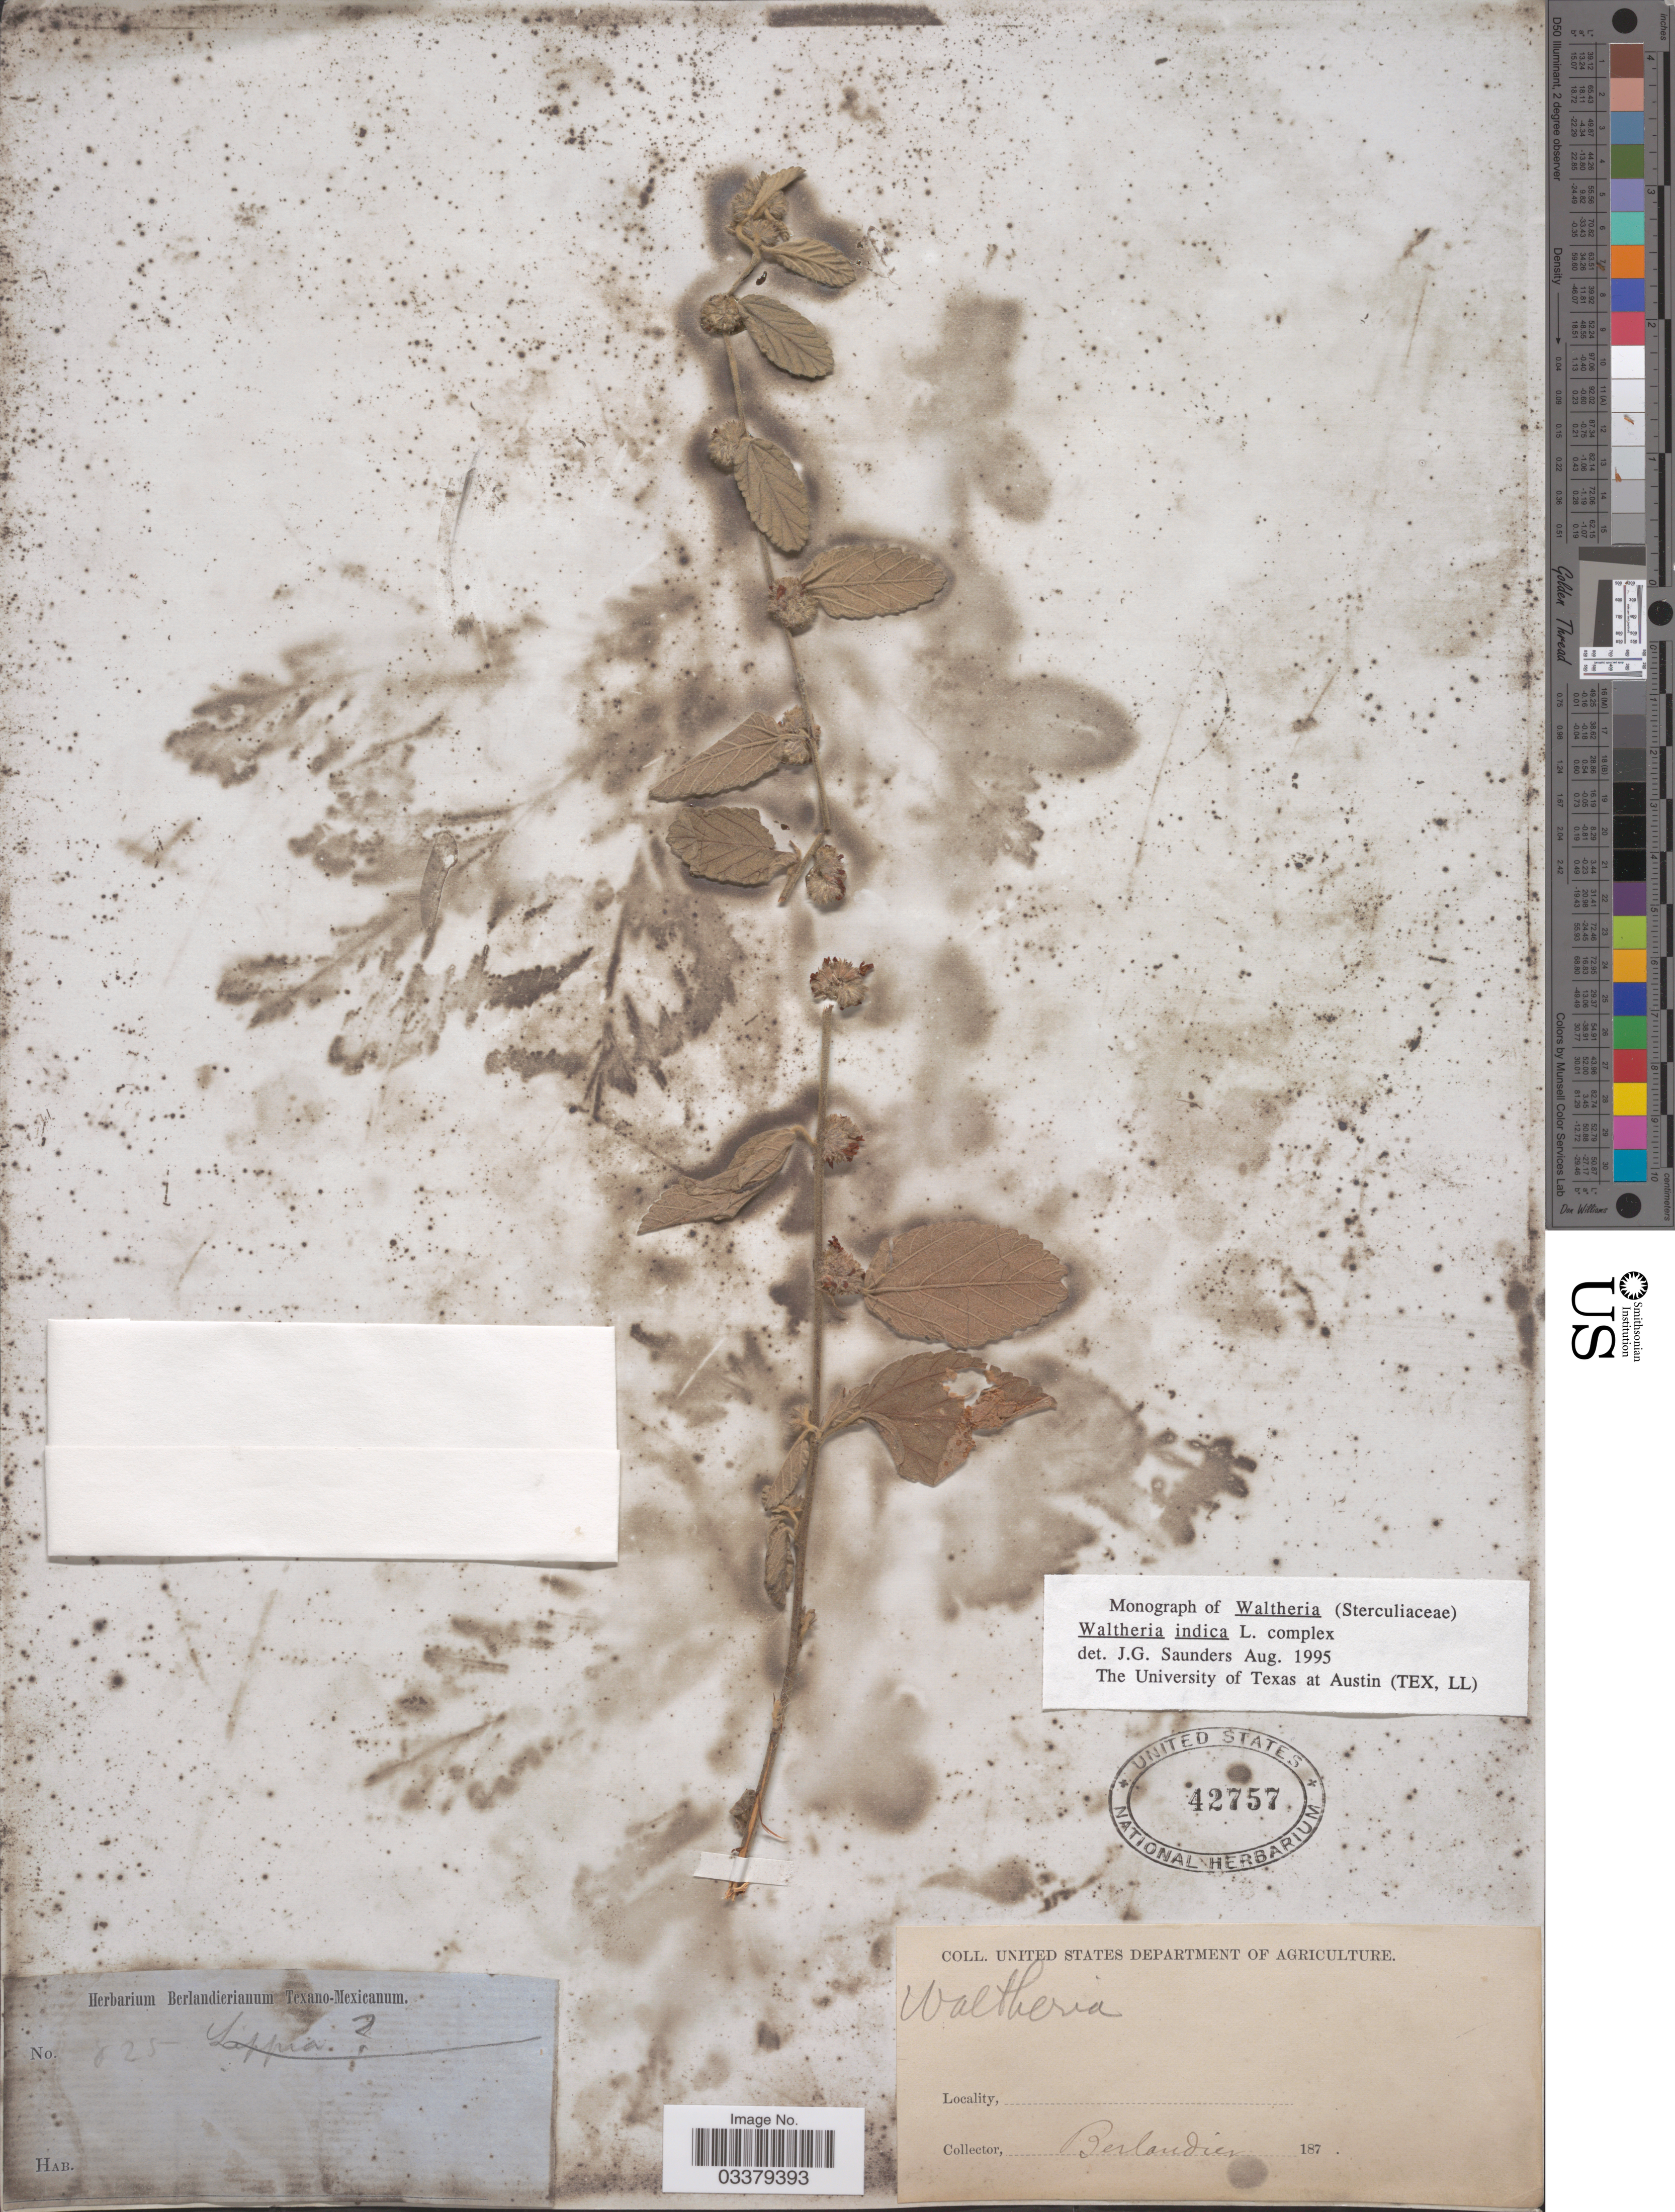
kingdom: Plantae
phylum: Tracheophyta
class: Magnoliopsida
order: Malvales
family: Malvaceae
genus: Waltheria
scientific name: Waltheria indica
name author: L.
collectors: J. L. Berlandier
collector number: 825*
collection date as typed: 187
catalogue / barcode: US 42757